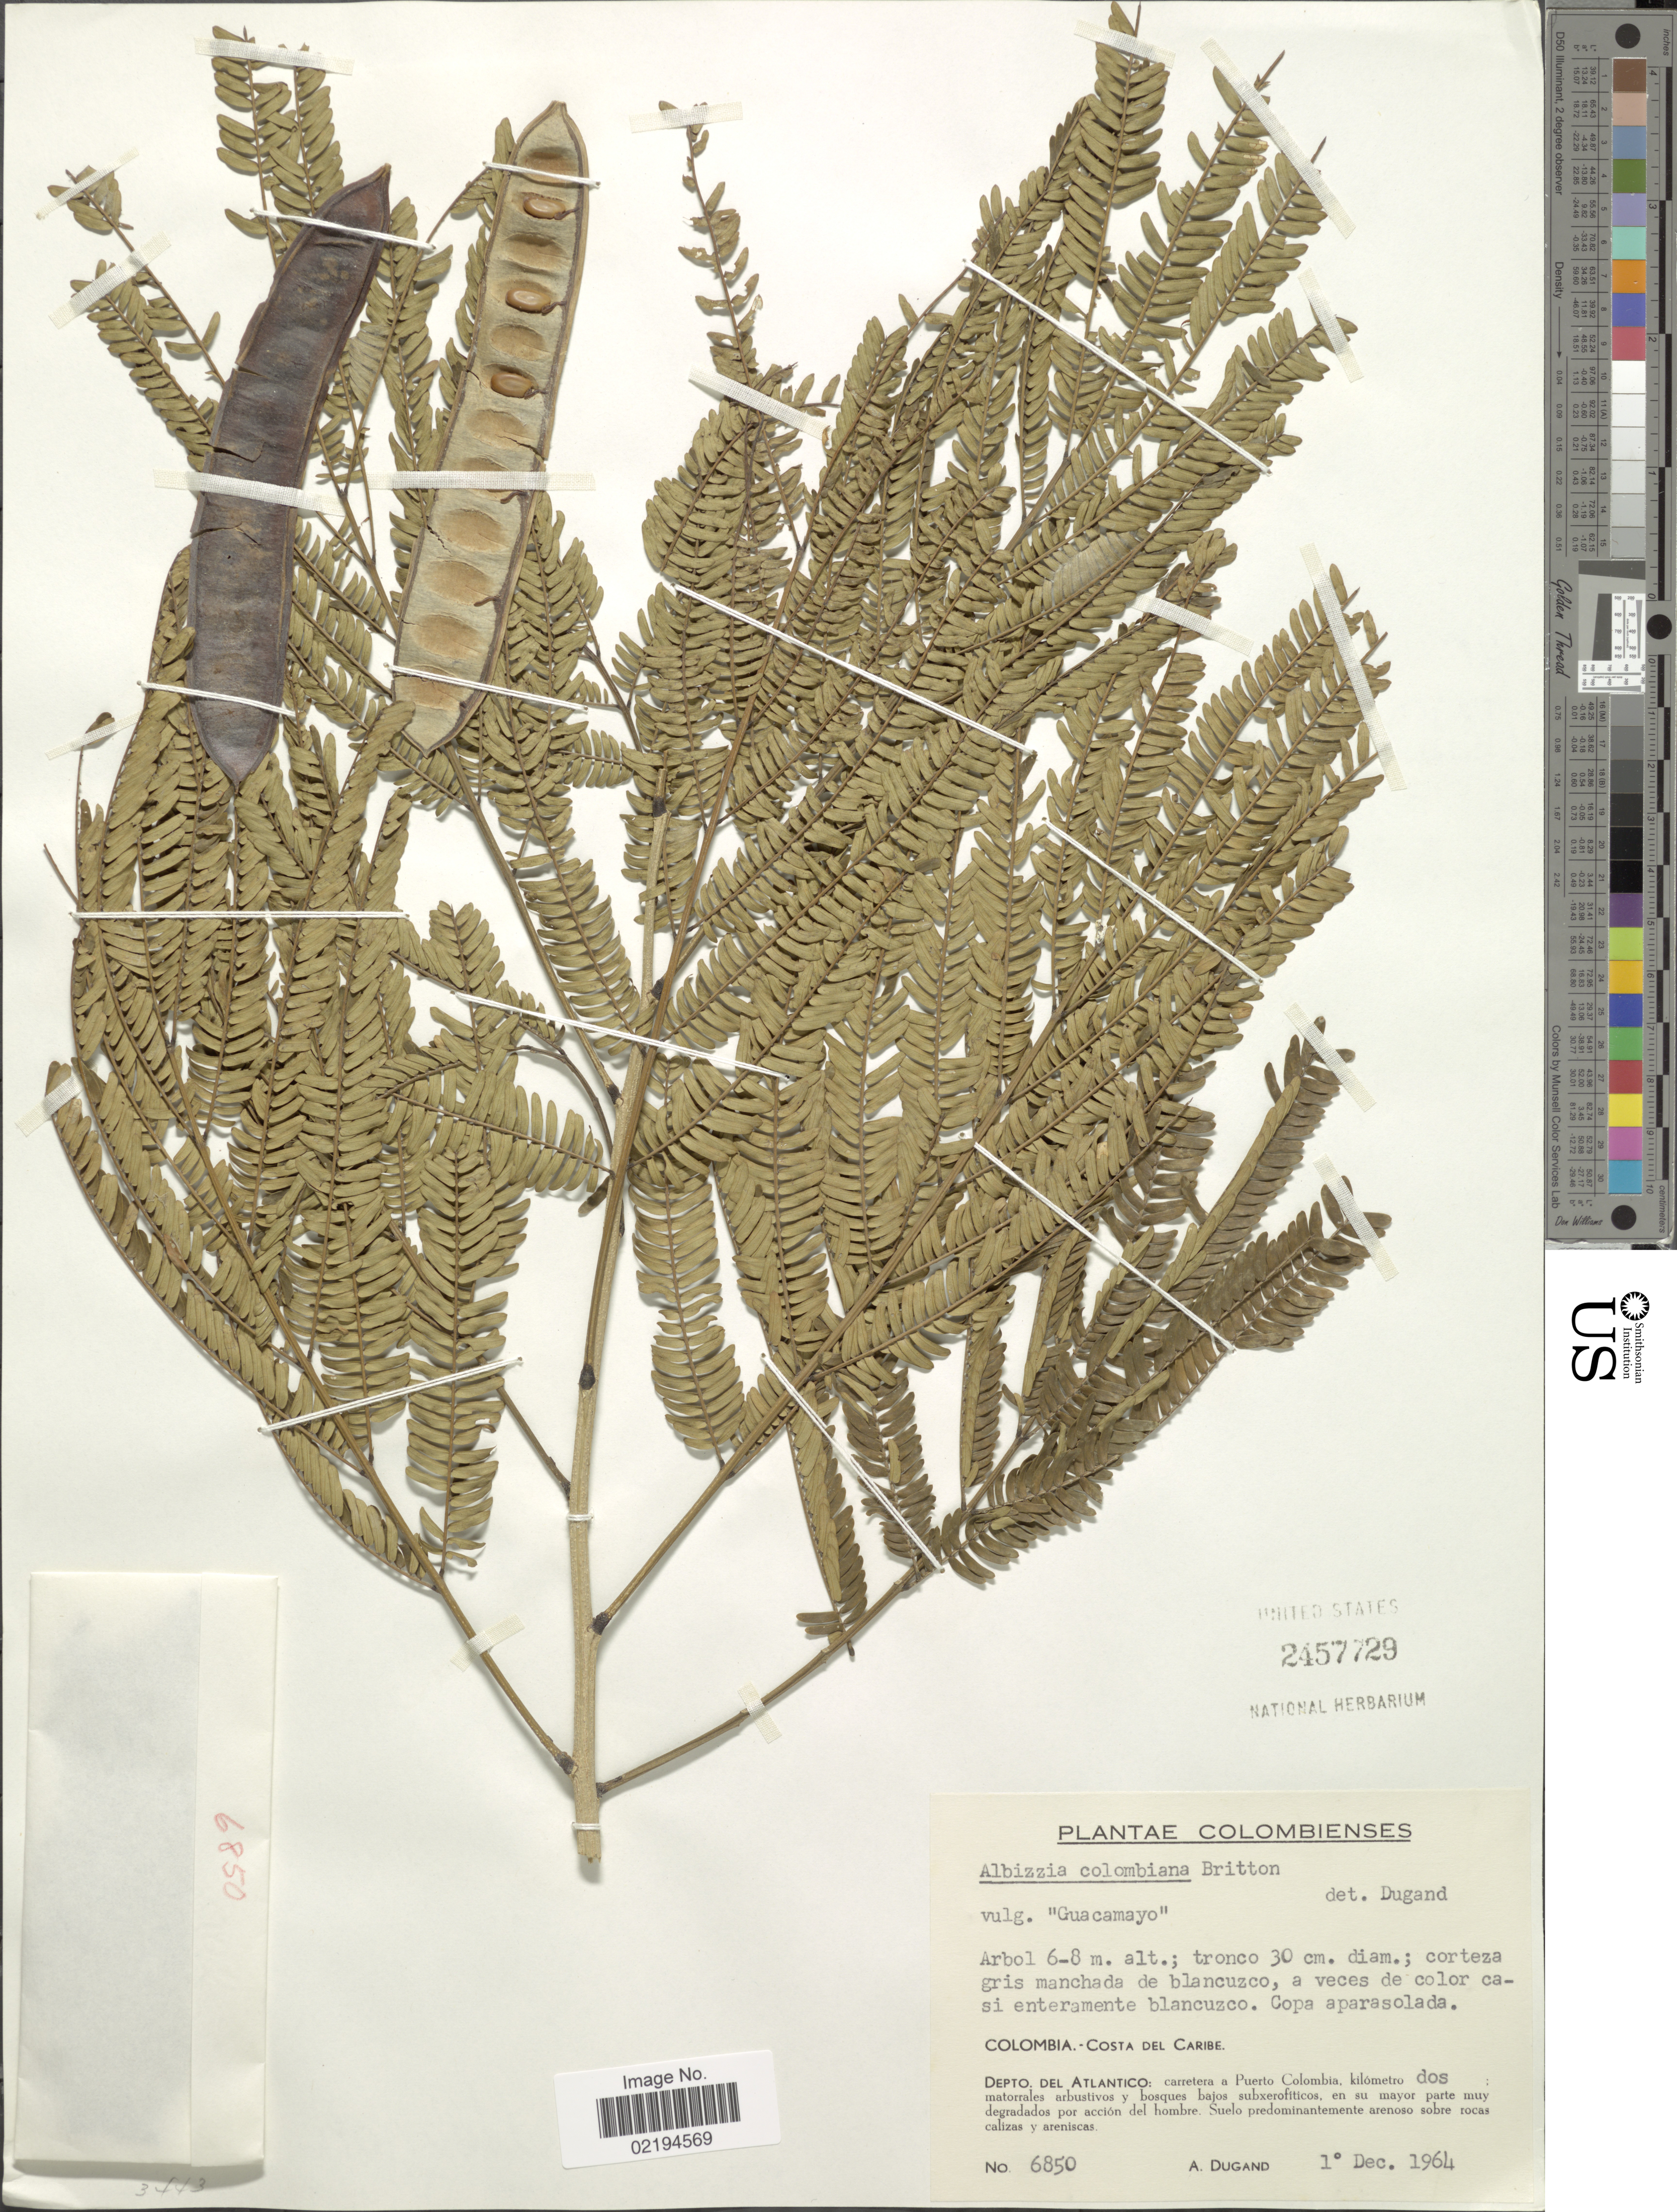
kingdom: Plantae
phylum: Tracheophyta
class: Magnoliopsida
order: Fabales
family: Fabaceae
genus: Pseudalbizzia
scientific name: Pseudalbizzia niopoides var. colombiana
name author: (Britton) Koenen & Duno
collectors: A. Dugand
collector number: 6850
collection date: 1964-12-01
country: Colombia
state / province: Atlántico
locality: Costa del Caribe, carretera a Puerto Columbia, kilometro dos matorrales arbustivos.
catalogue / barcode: US 2457729